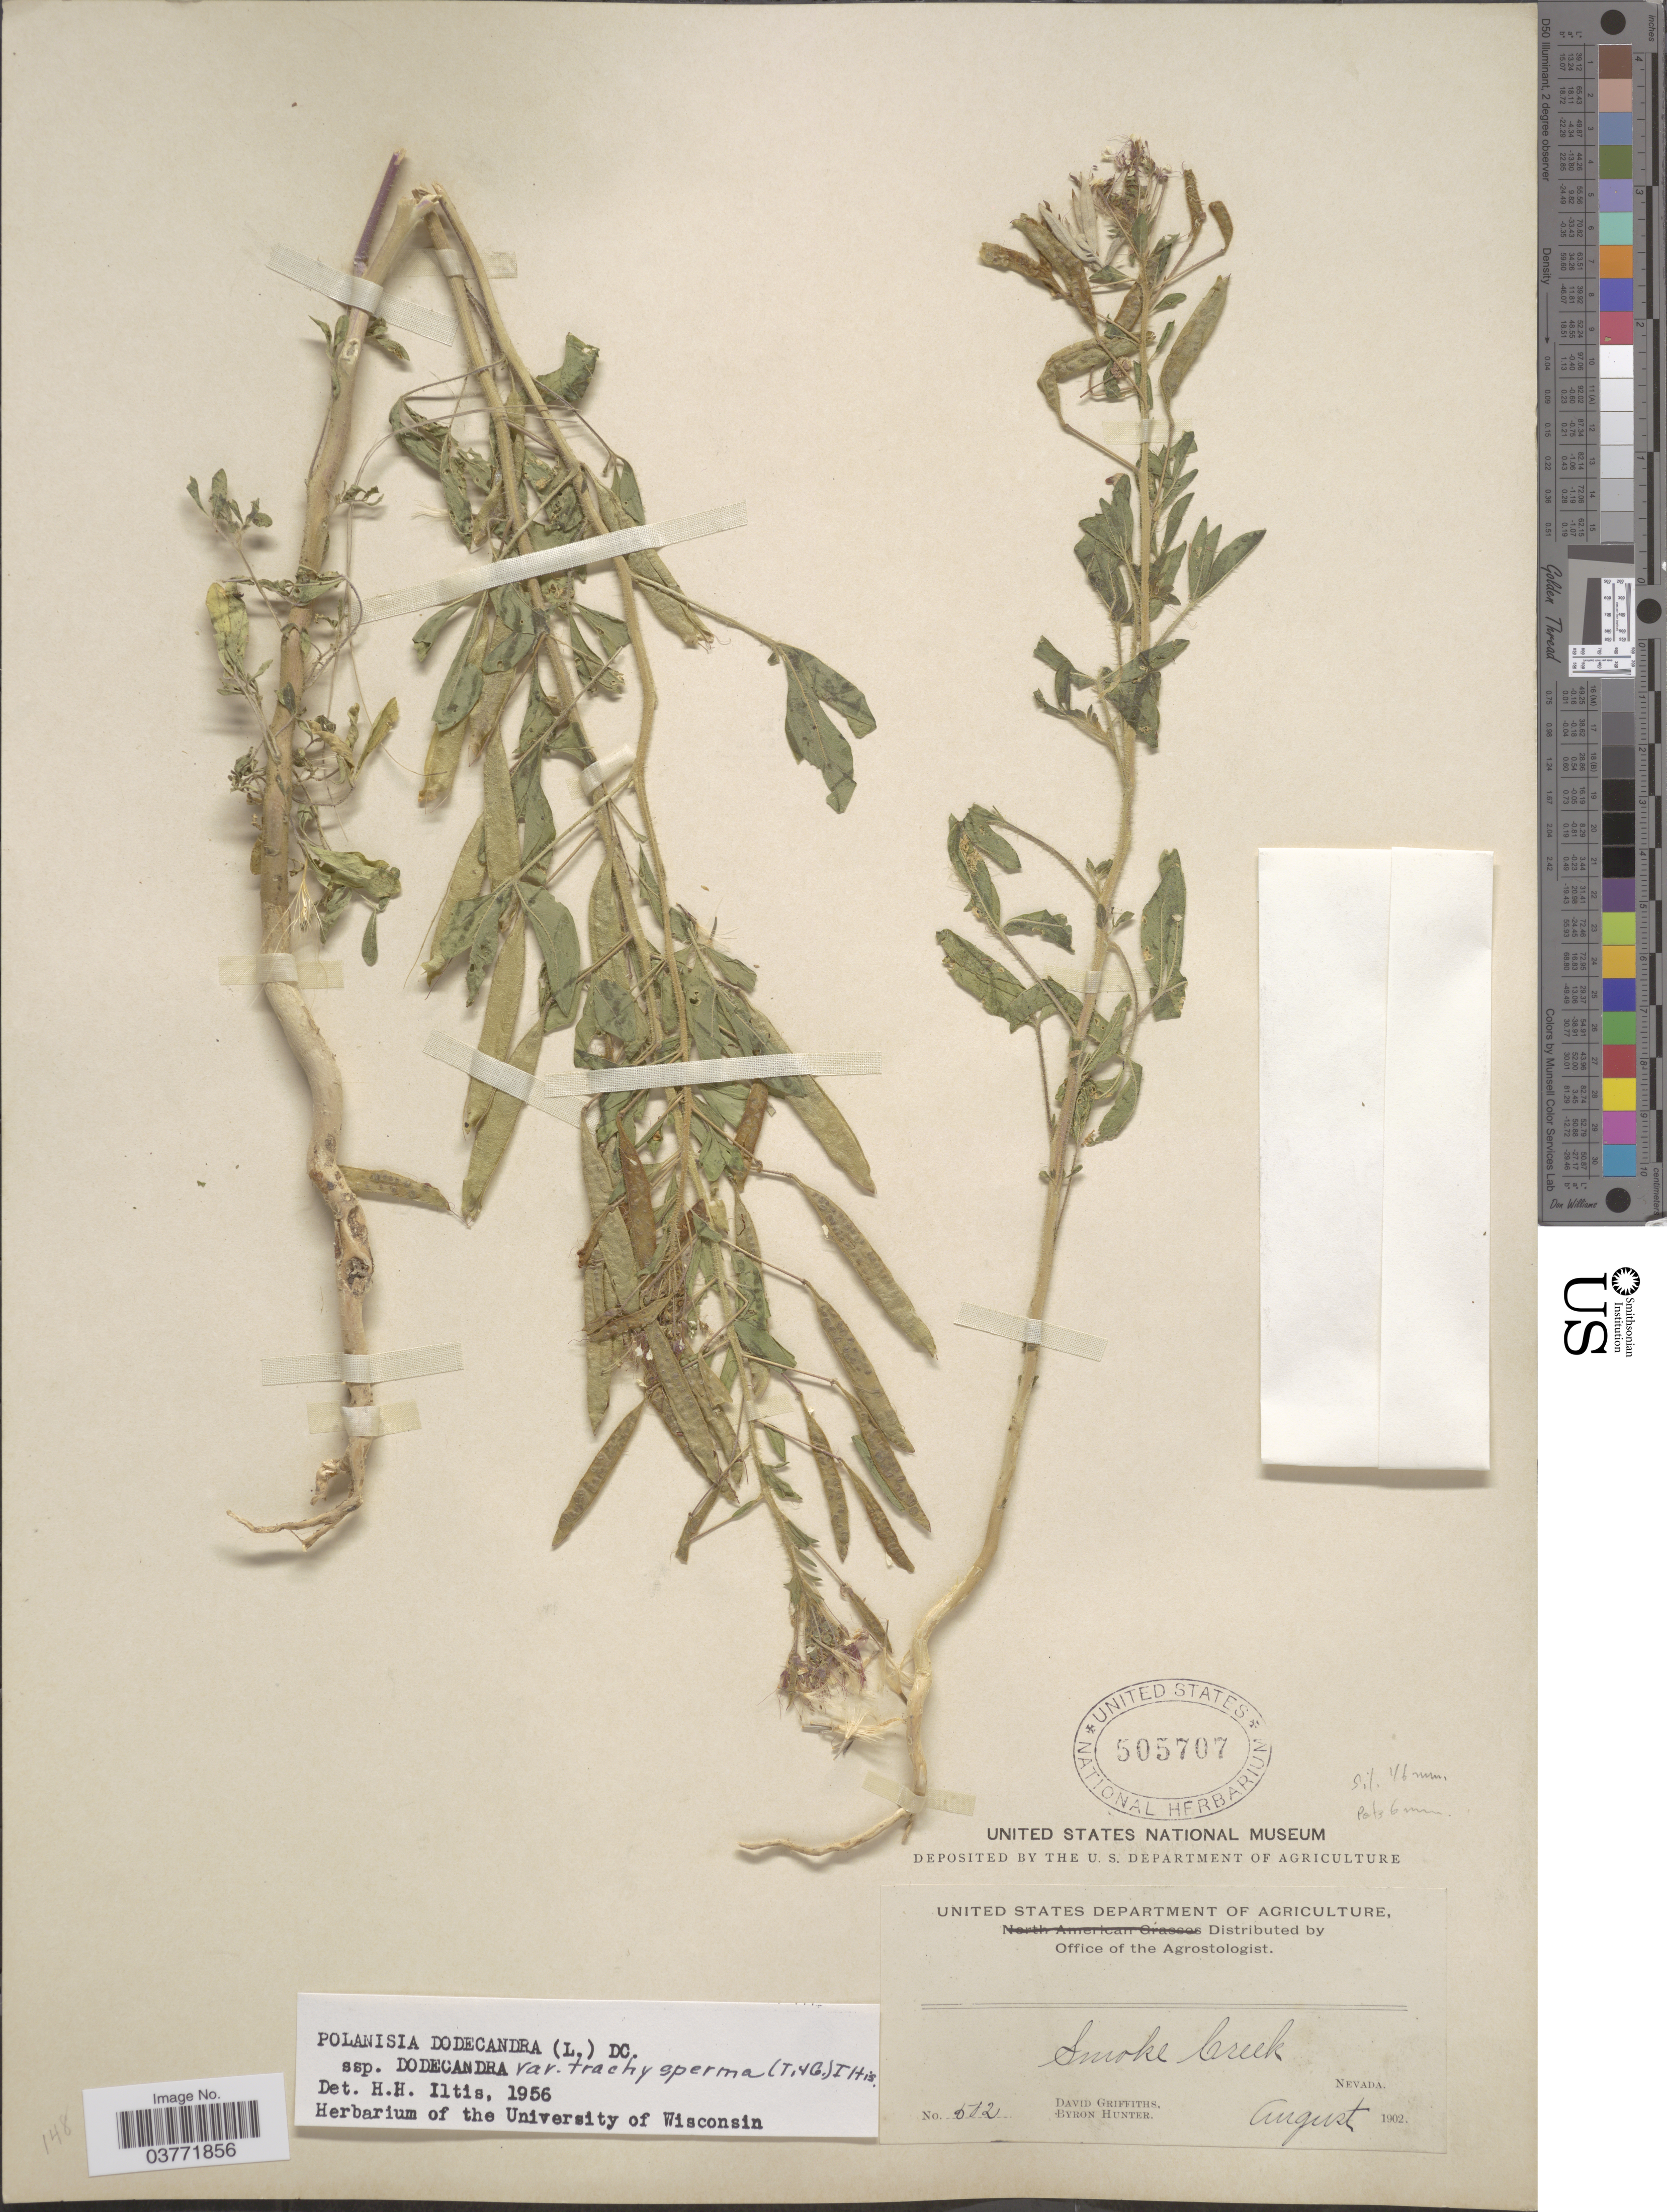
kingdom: Plantae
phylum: Tracheophyta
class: Magnoliopsida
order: Brassicales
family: Cleomaceae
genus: Polanisia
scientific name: Polanisia trachysperma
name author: Torr. & A. Gray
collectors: D. Griffiths & B. Hunter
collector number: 502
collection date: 1902-08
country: United States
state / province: Nevada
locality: Smoke Creek.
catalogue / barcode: US 505707